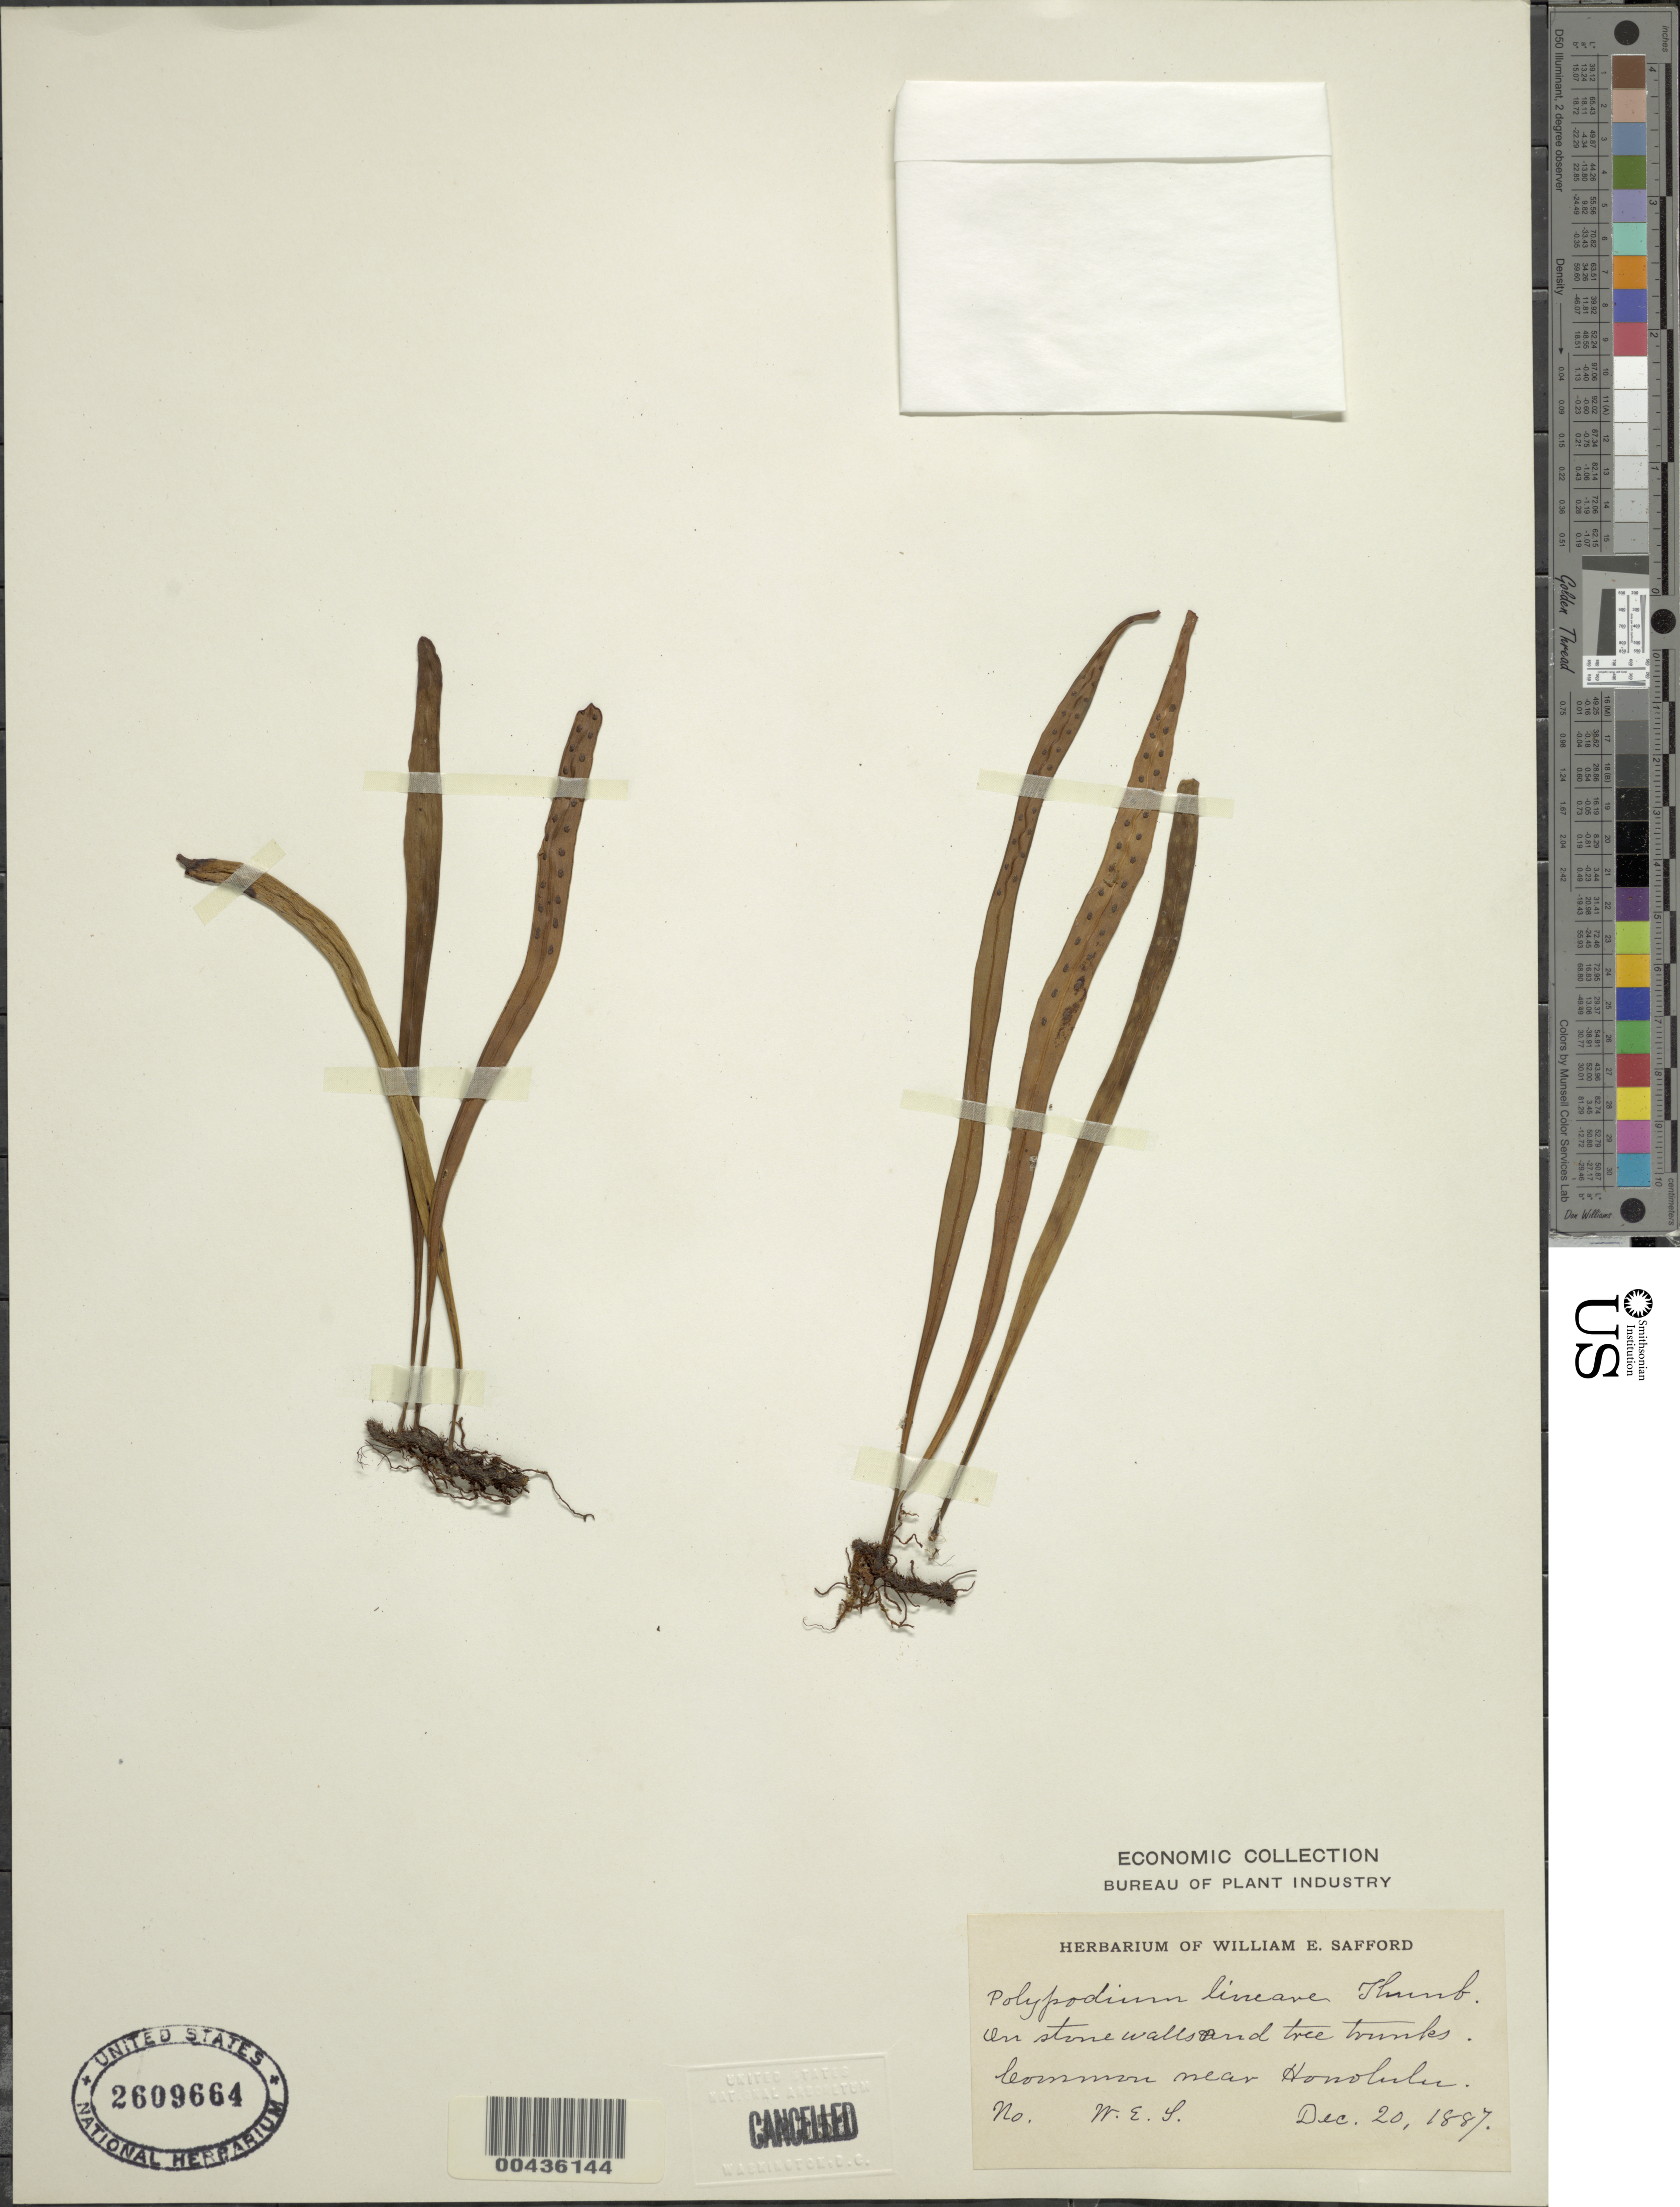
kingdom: Plantae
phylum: Tracheophyta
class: Polypodiopsida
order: Polypodiales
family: Polypodiaceae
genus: Lepisorus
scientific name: Lepisorus thunbergianus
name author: (Kaulf.) Ching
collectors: W. E. Safford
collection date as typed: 20 Dec 1887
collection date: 1887-12-20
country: United States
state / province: Hawaii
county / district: Honolulu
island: Oahu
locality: Common near Honolulu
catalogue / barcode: US 2609664